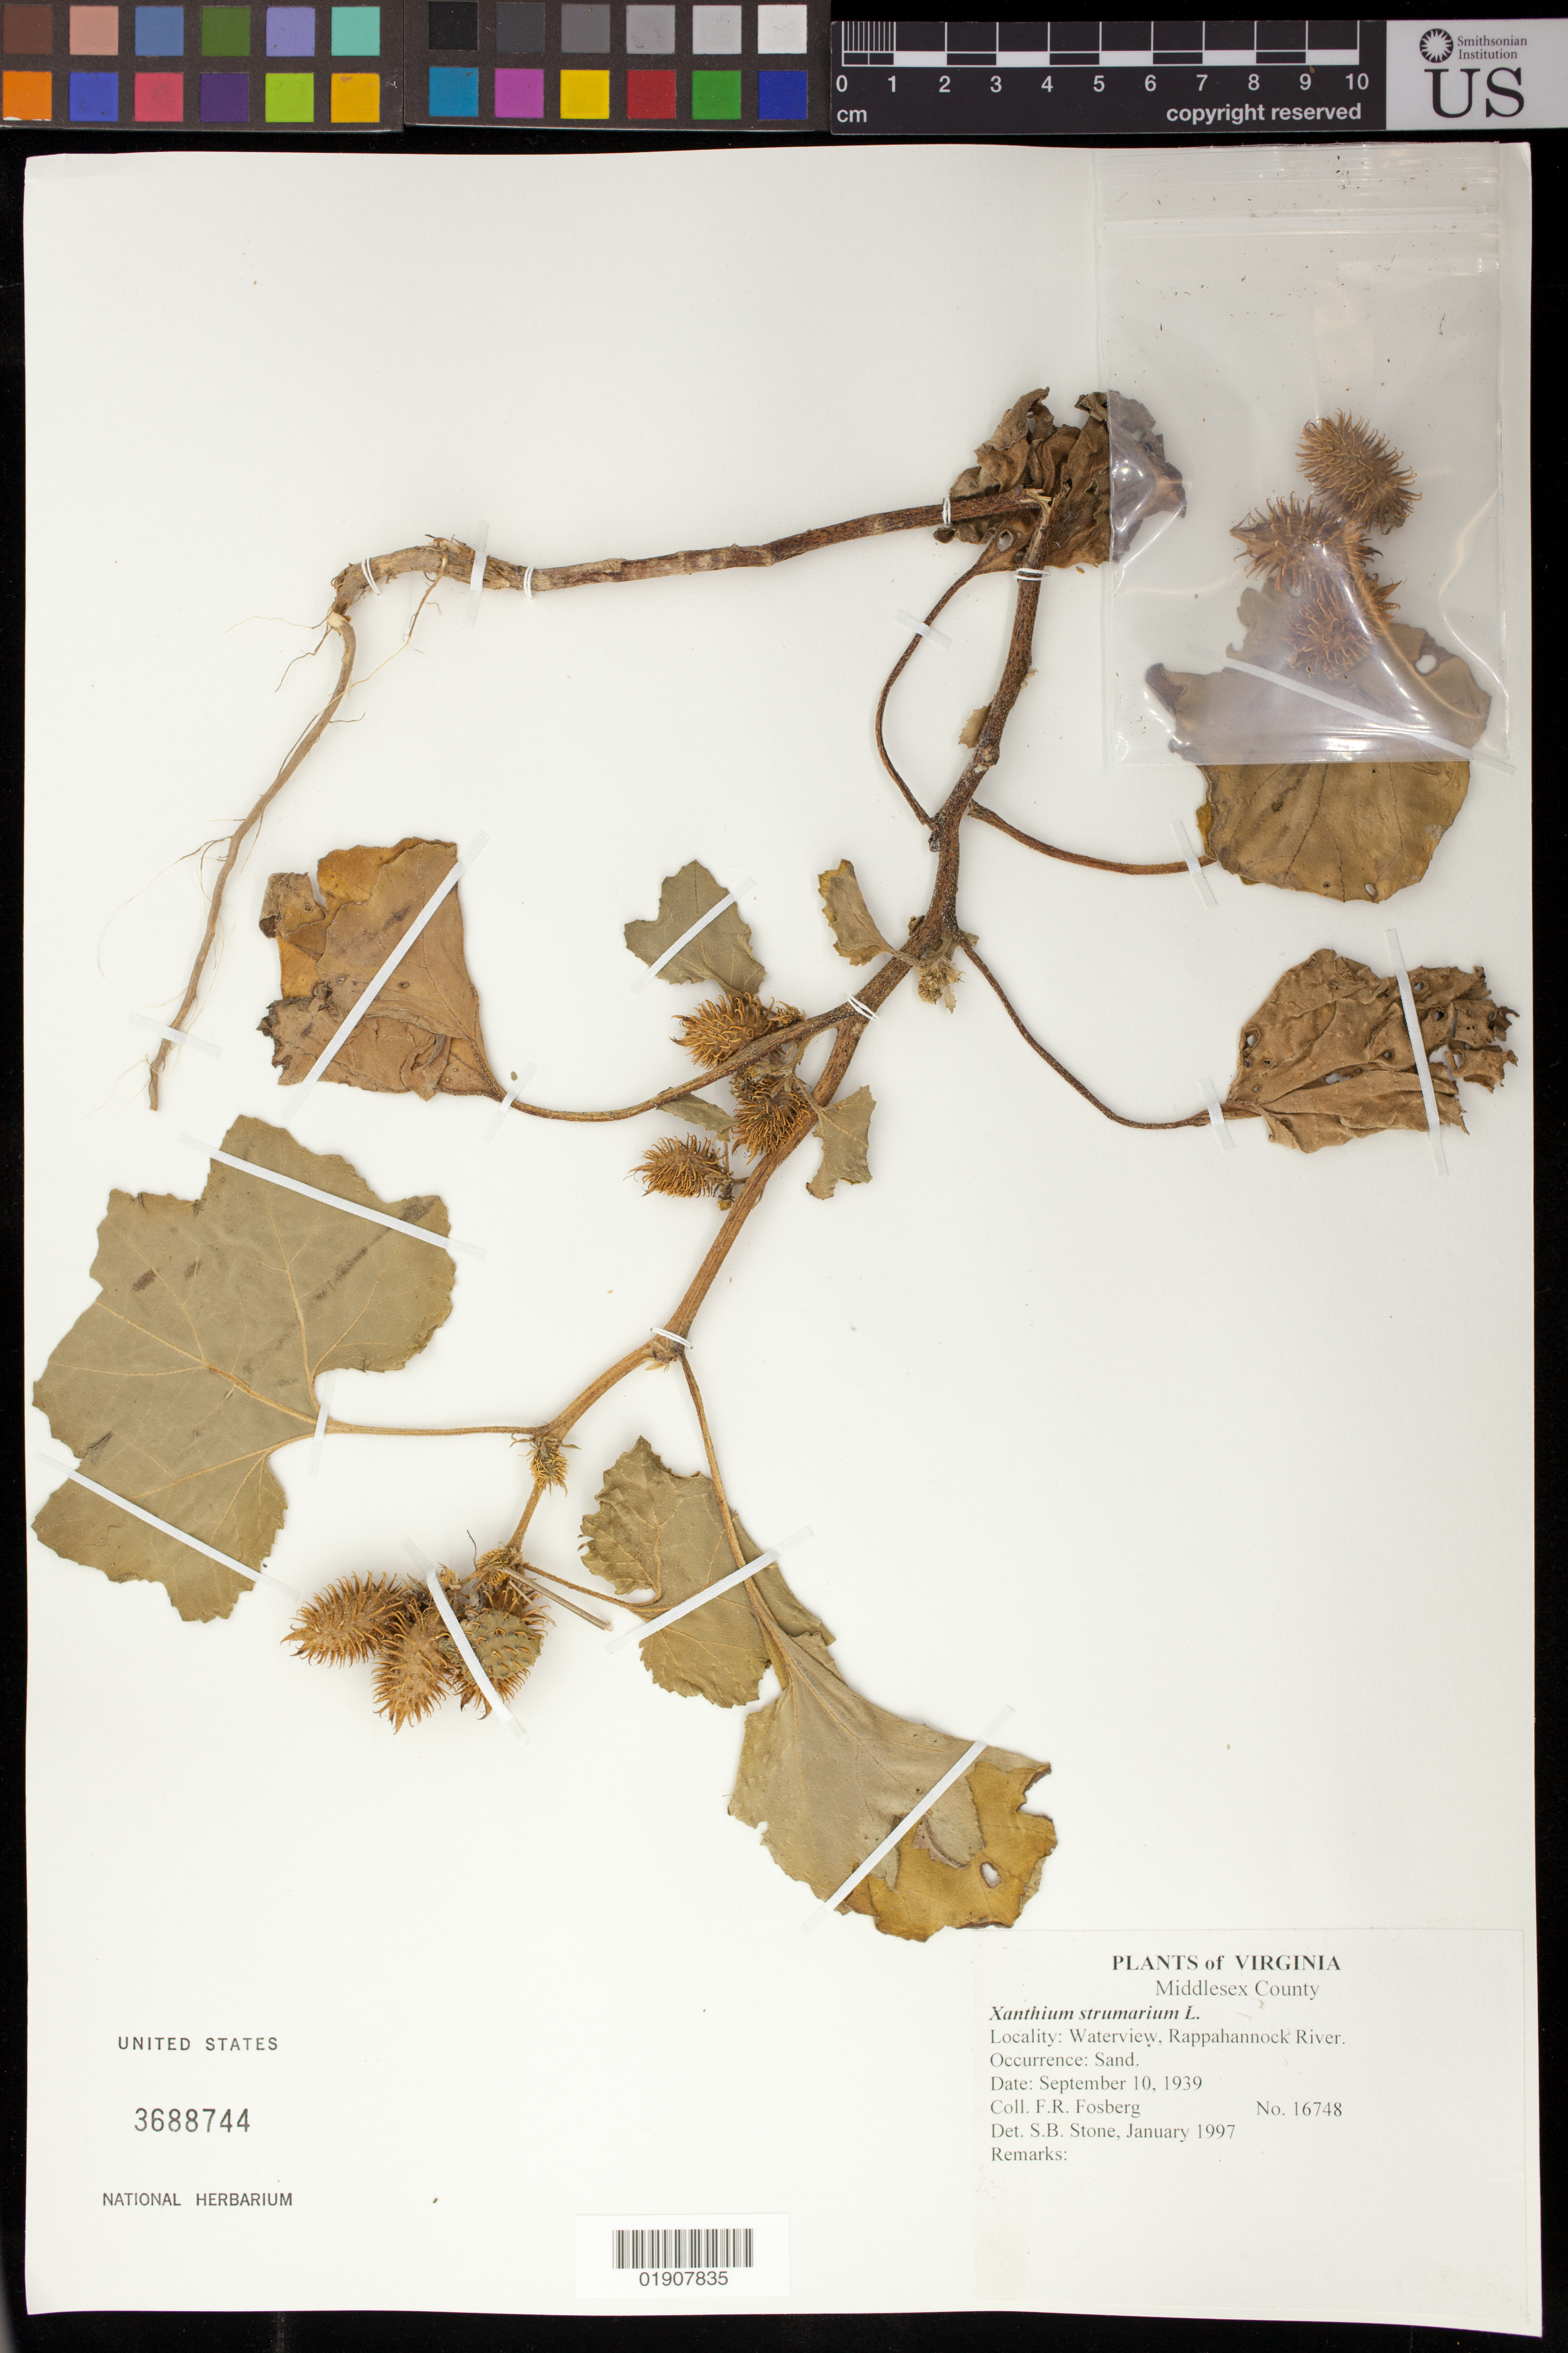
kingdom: Plantae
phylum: Tracheophyta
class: Magnoliopsida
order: Asterales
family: Asteraceae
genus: Xanthium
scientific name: Xanthium strumarium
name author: L.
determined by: Stone, S. B.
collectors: F. R. Fosberg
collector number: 16748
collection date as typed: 10 Sep 1939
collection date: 1939-09-10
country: United States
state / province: Virginia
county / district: Middlesex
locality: Waterview, Rappahannock River.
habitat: Sand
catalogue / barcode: US 3688744